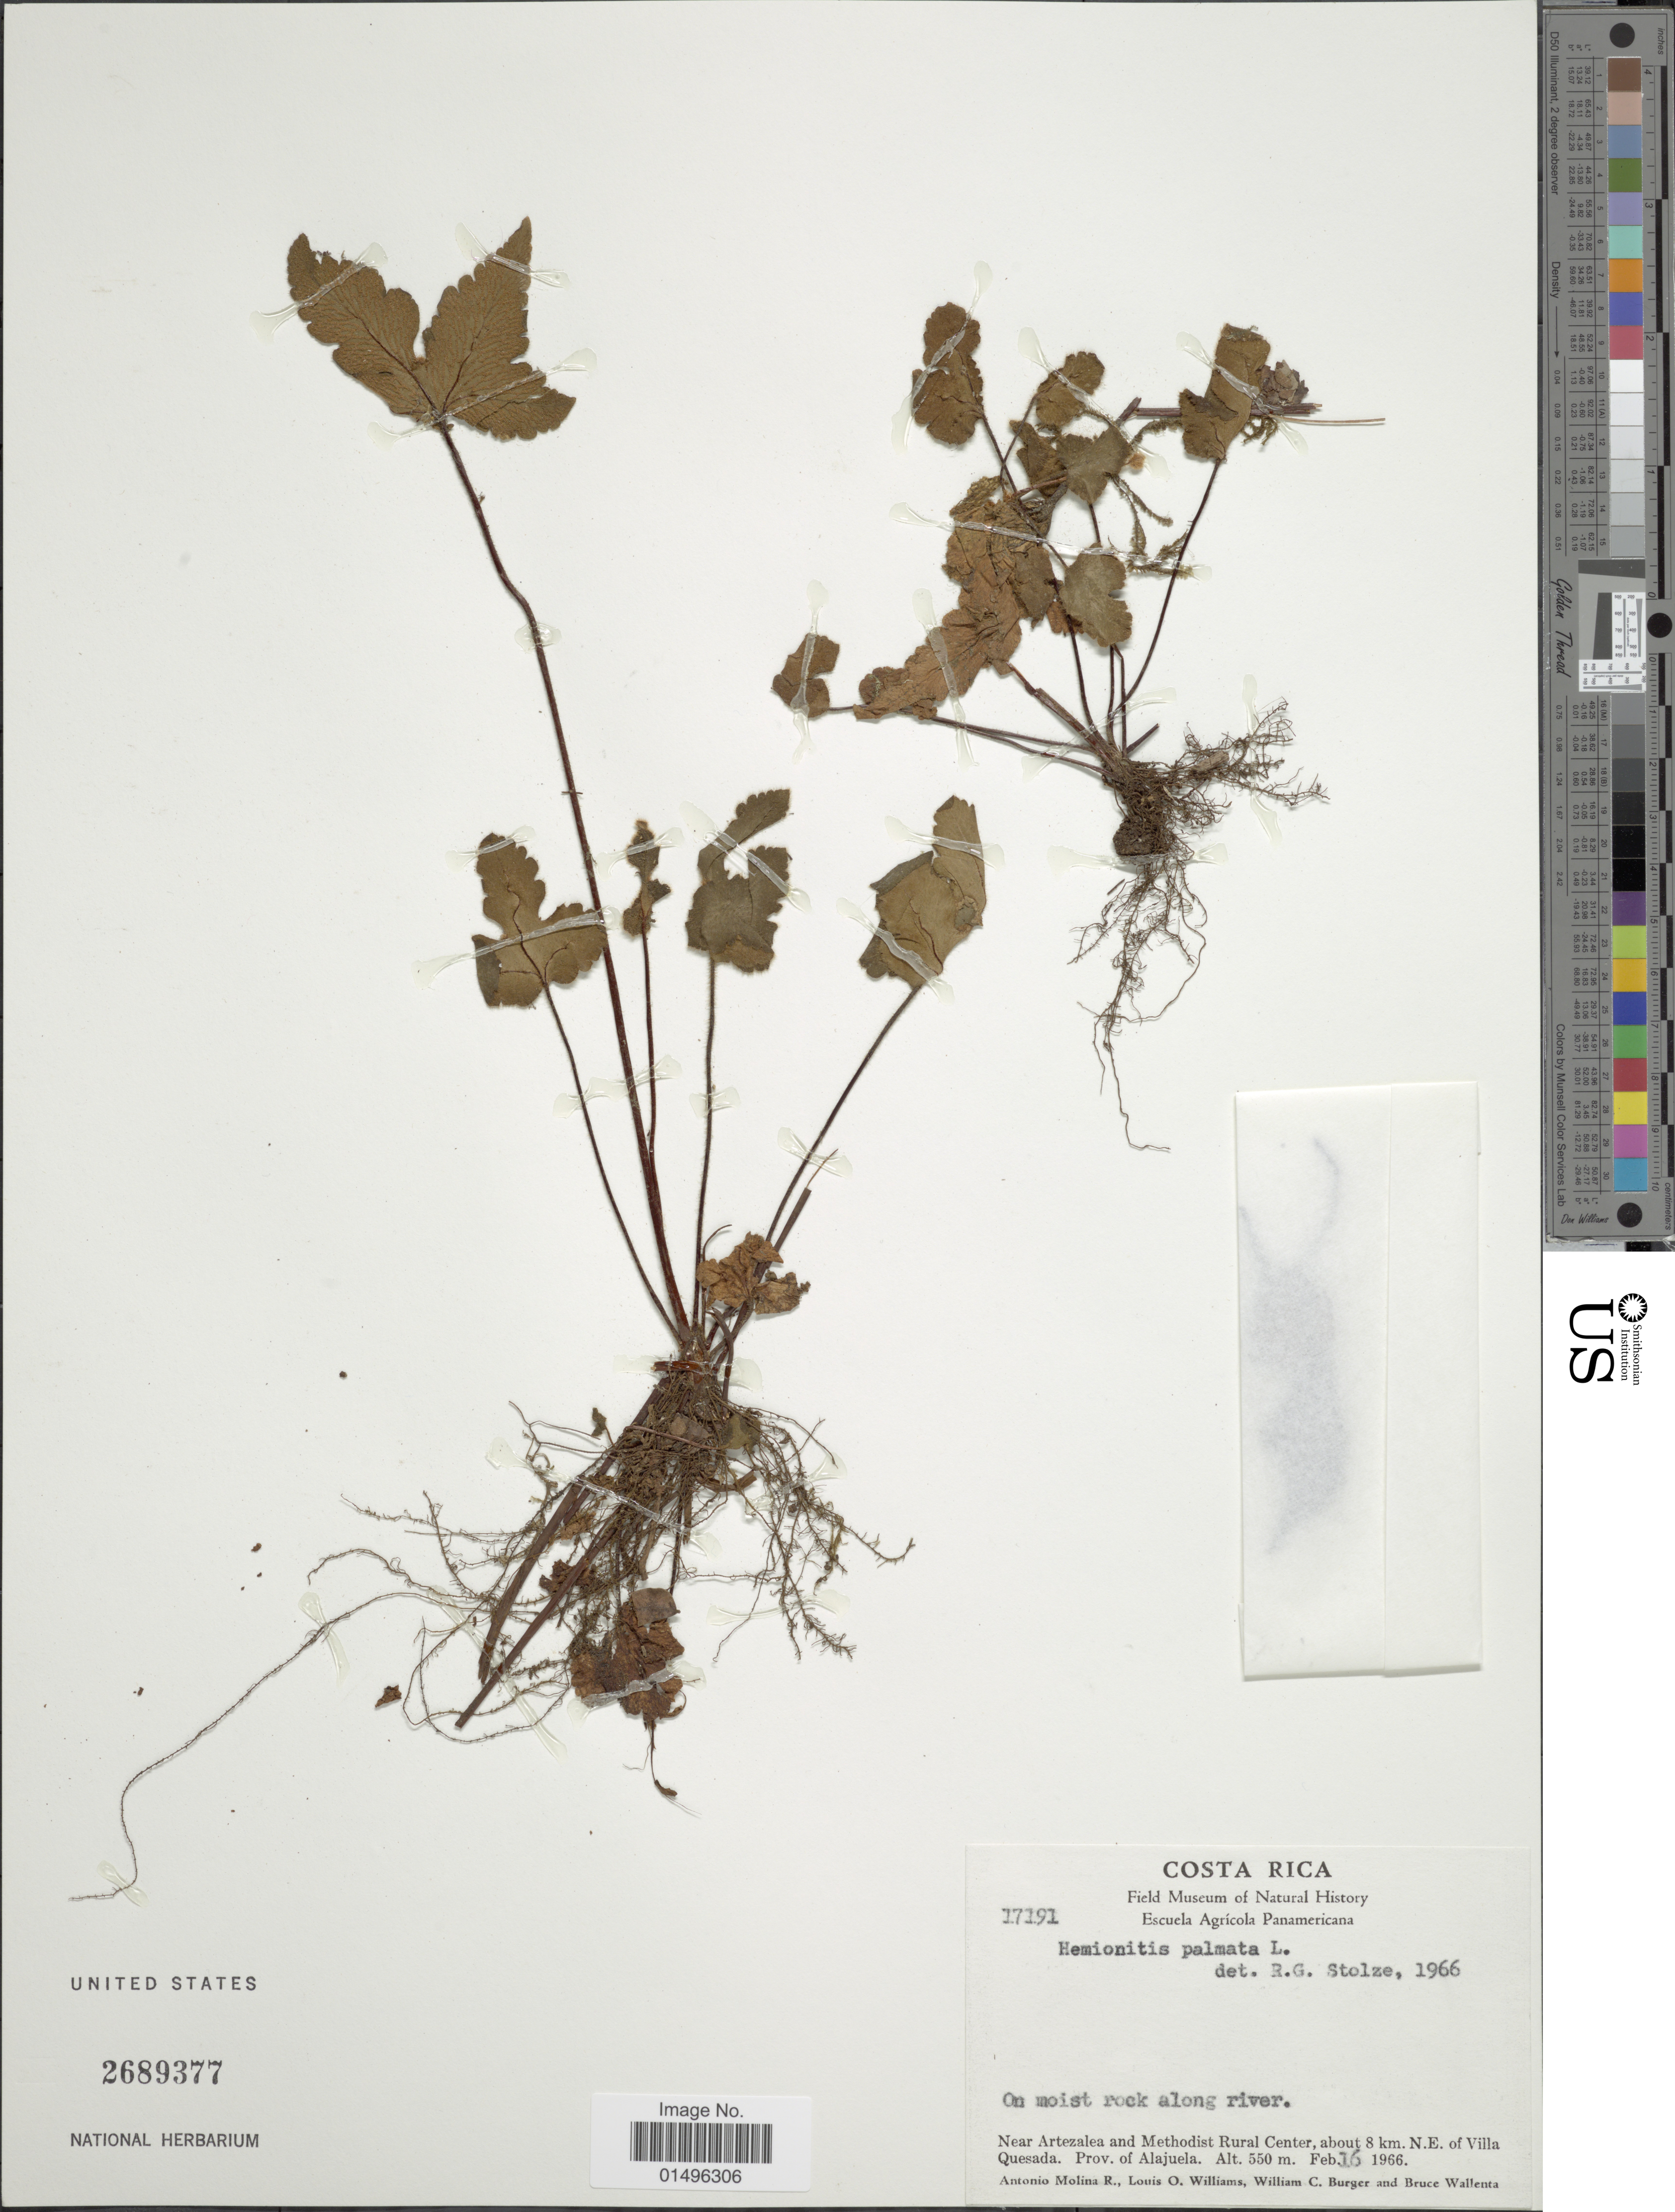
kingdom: Plantae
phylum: Tracheophyta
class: Polypodiopsida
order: Polypodiales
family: Pteridaceae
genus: Hemionitis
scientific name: Hemionitis palmata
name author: L.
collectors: A. Molina R., L. O. Williams, W. Burger & B. Wallenta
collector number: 17191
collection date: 1966-02-16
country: Costa Rica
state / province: Alajuela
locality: Costa Rica, Near Artezalea and Methodist Rural Center, about 8 km N. E. of Villa Quesada.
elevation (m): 550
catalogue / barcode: US 2689377